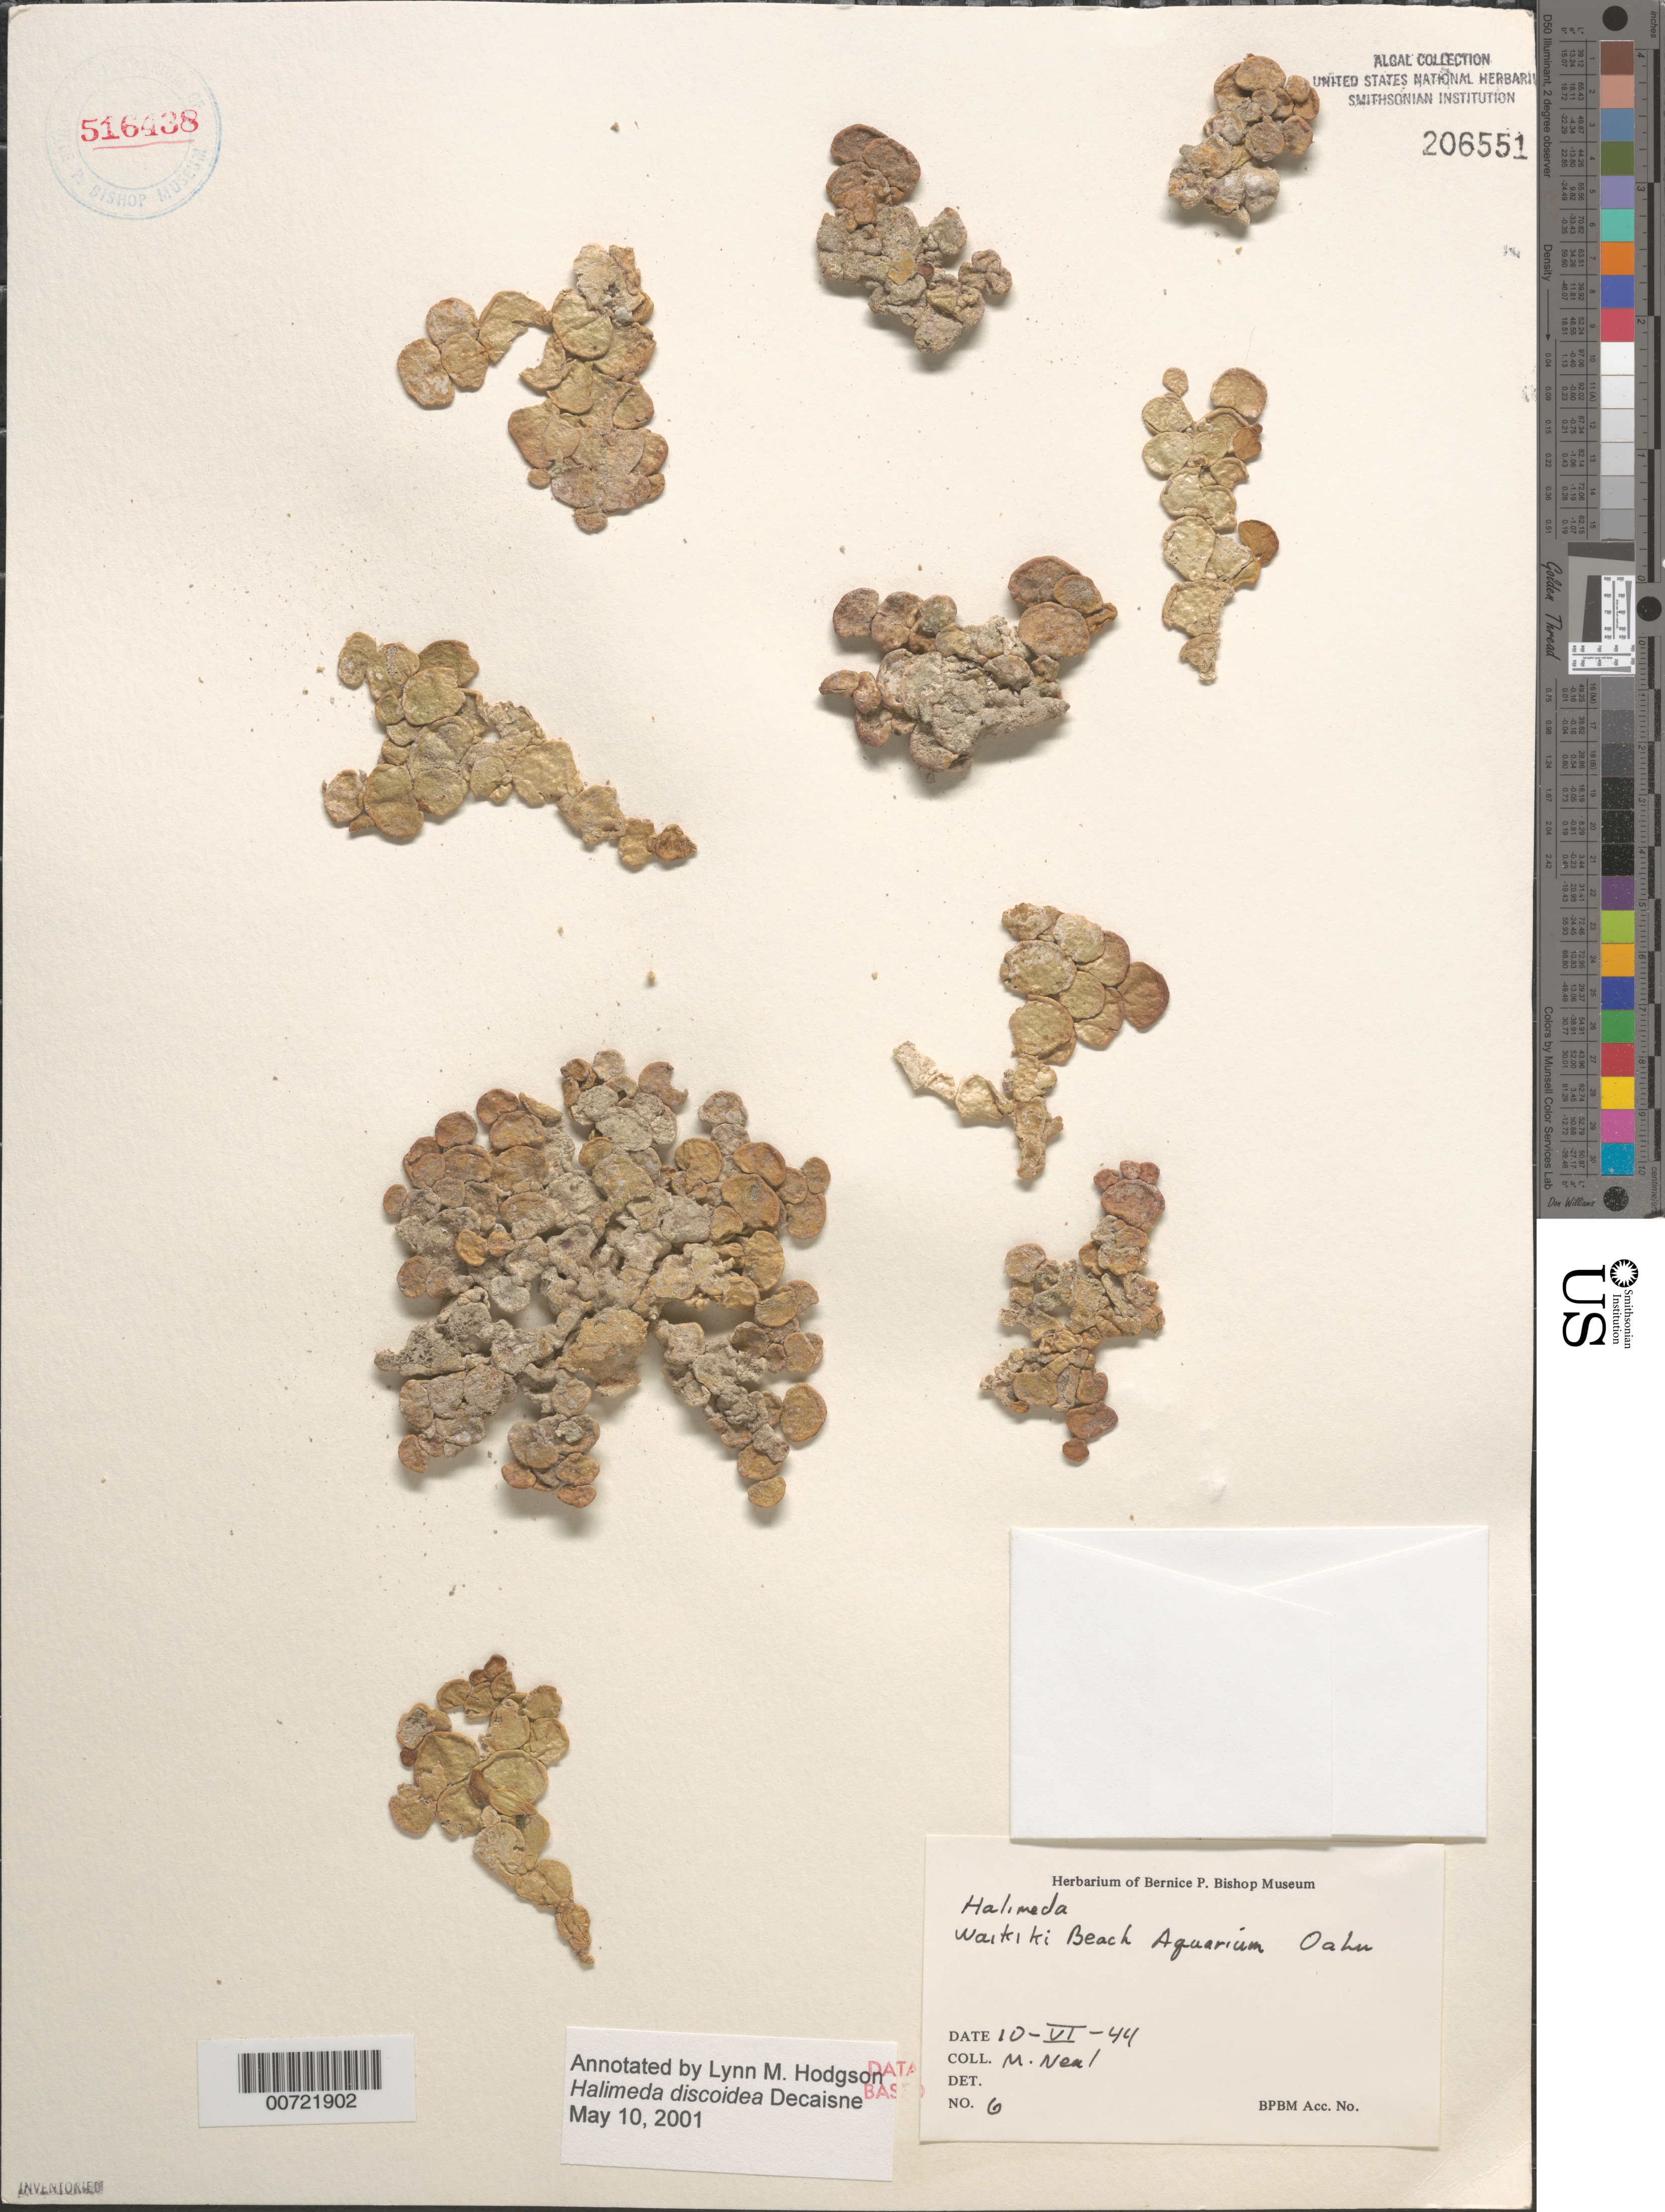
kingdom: Plantae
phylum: Chlorophyta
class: Ulvophyceae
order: Bryopsidales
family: Halimedaceae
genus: Halimeda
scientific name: Halimeda discoidea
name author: Decne.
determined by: Hodgson, L. M.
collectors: M. Neal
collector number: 6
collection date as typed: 10 Jun 1944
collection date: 1944-06-10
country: United States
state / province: Hawaii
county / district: Honolulu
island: Oahu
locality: Waikiki Beach Aquarium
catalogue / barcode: US 206551